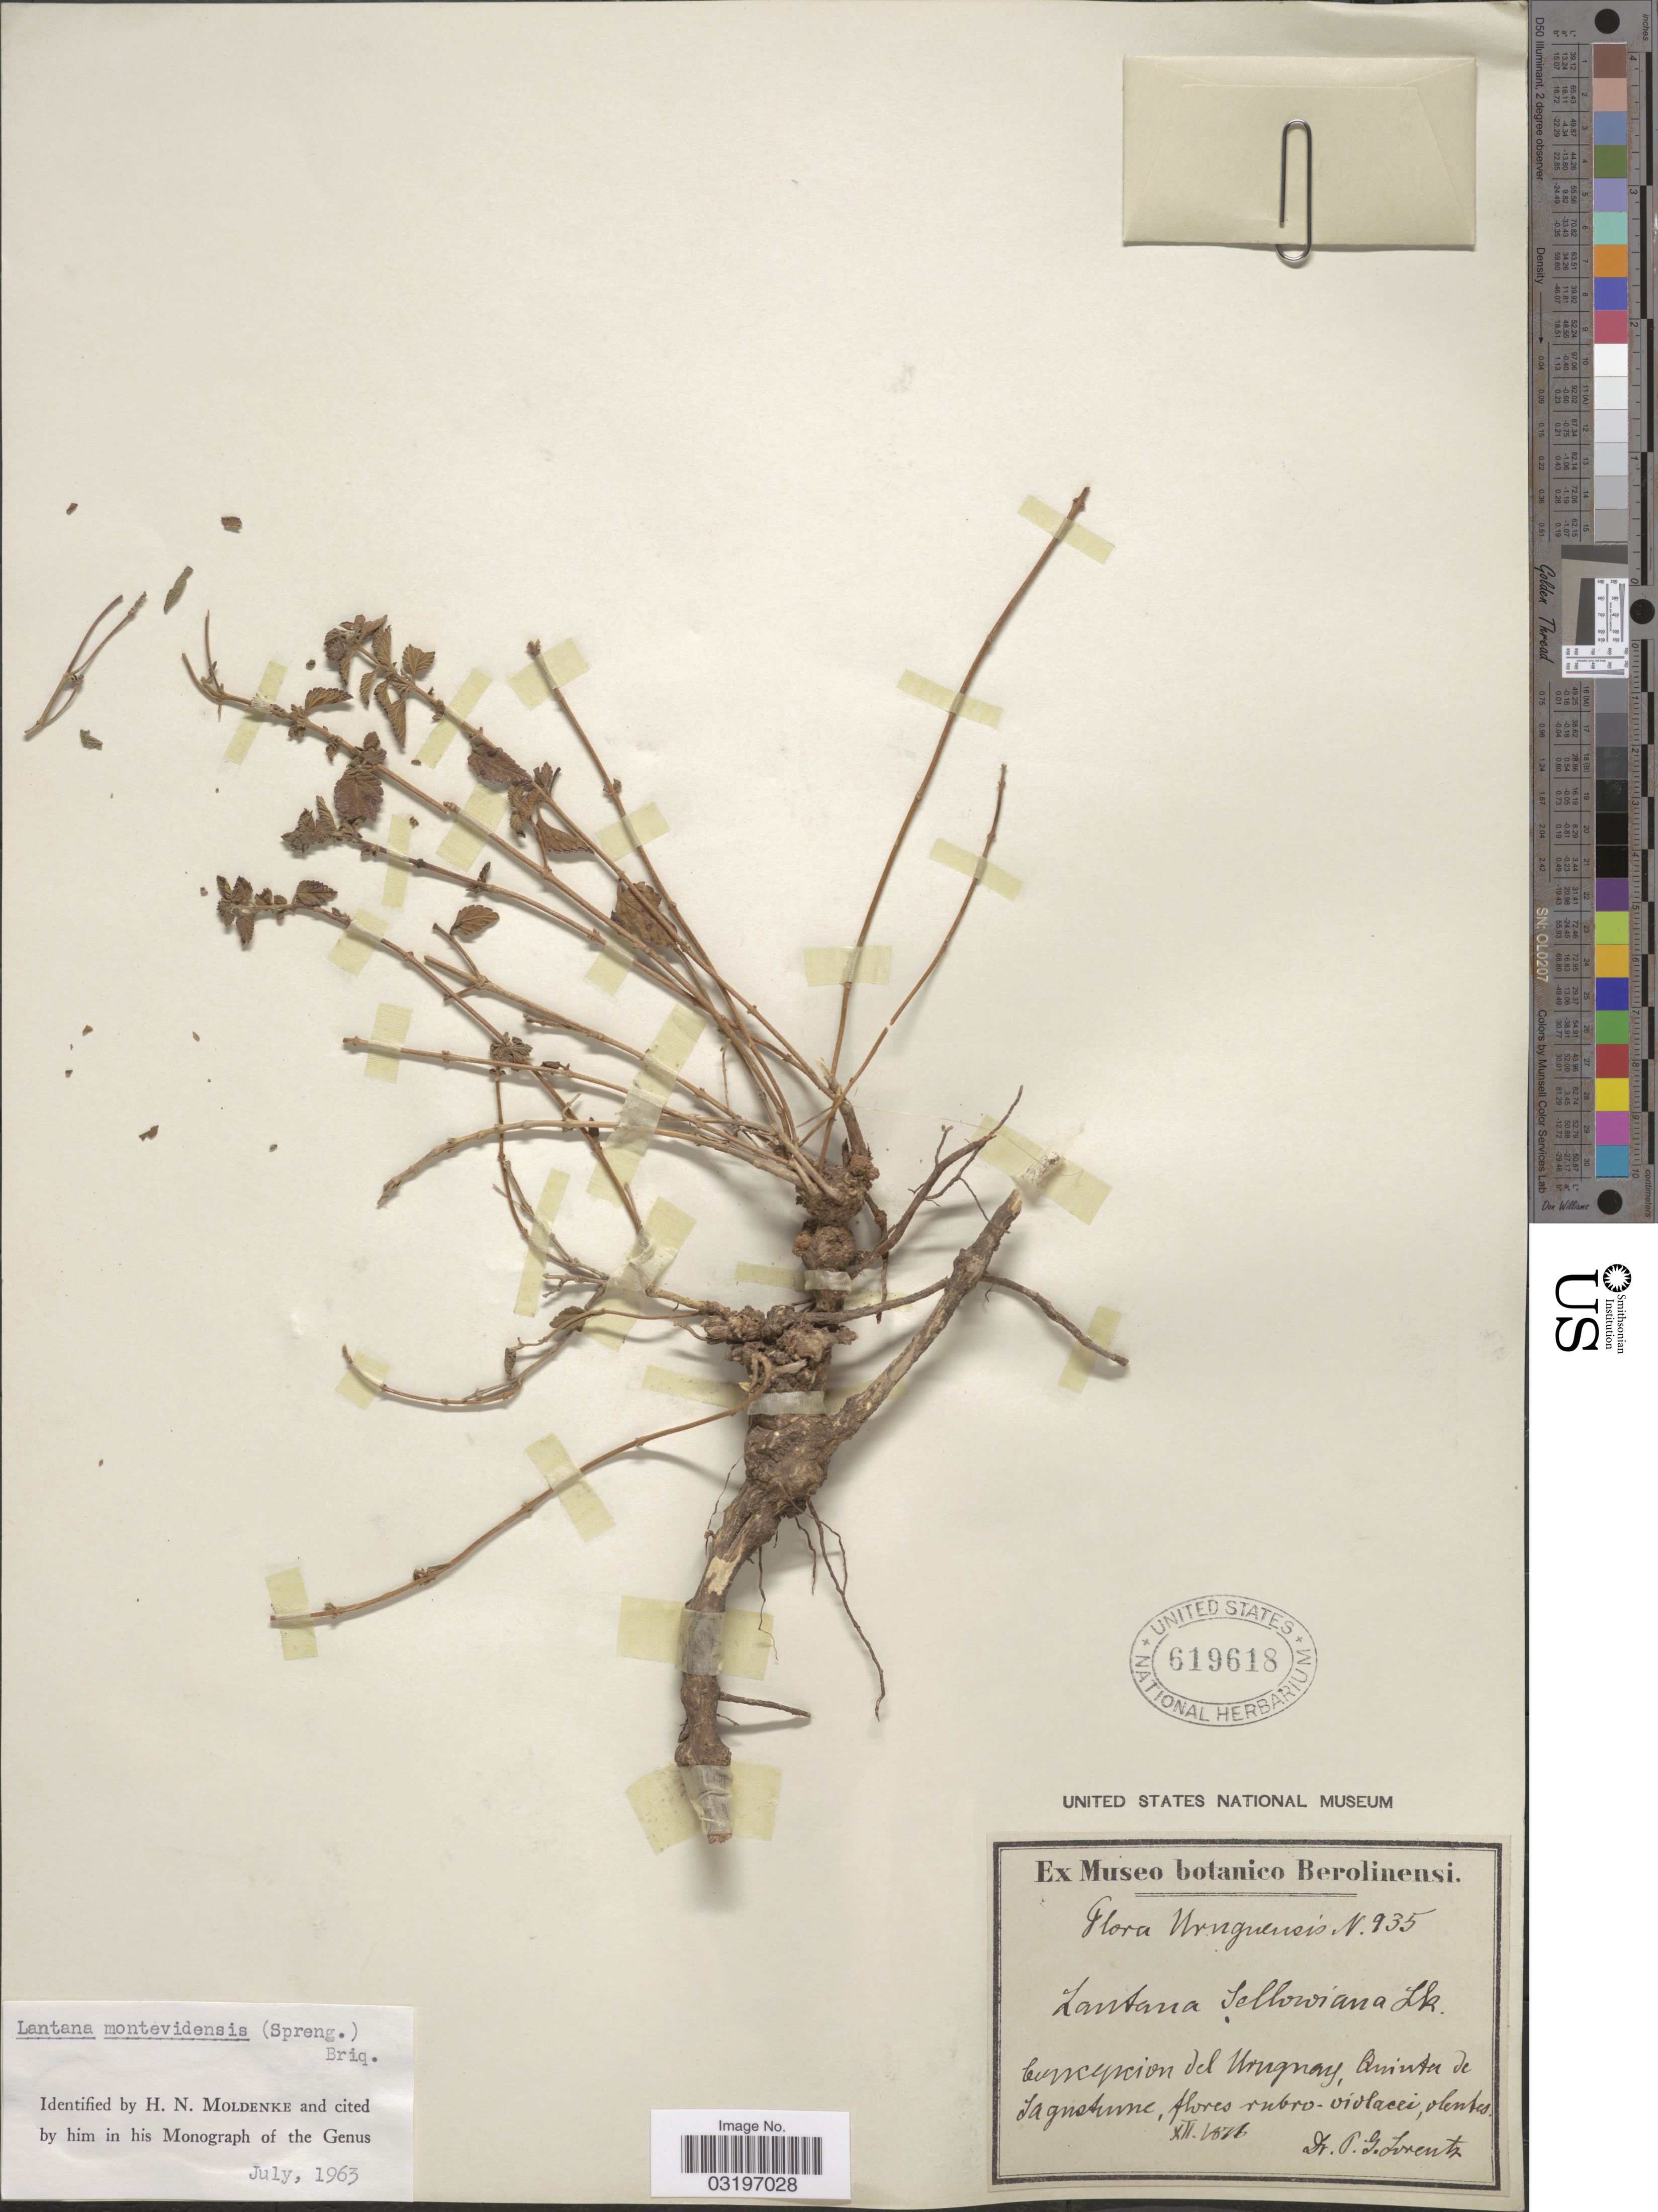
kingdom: Plantae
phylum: Tracheophyta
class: Magnoliopsida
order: Lamiales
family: Verbenaceae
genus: Lantana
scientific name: Lantana montevidensis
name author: (Spreng.) Briq.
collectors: P. G. Lorentz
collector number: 935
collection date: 1876-12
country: Uruguay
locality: Concepcion del Uruguay, Quinta de Lagustume [interpreted].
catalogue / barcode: US 619618